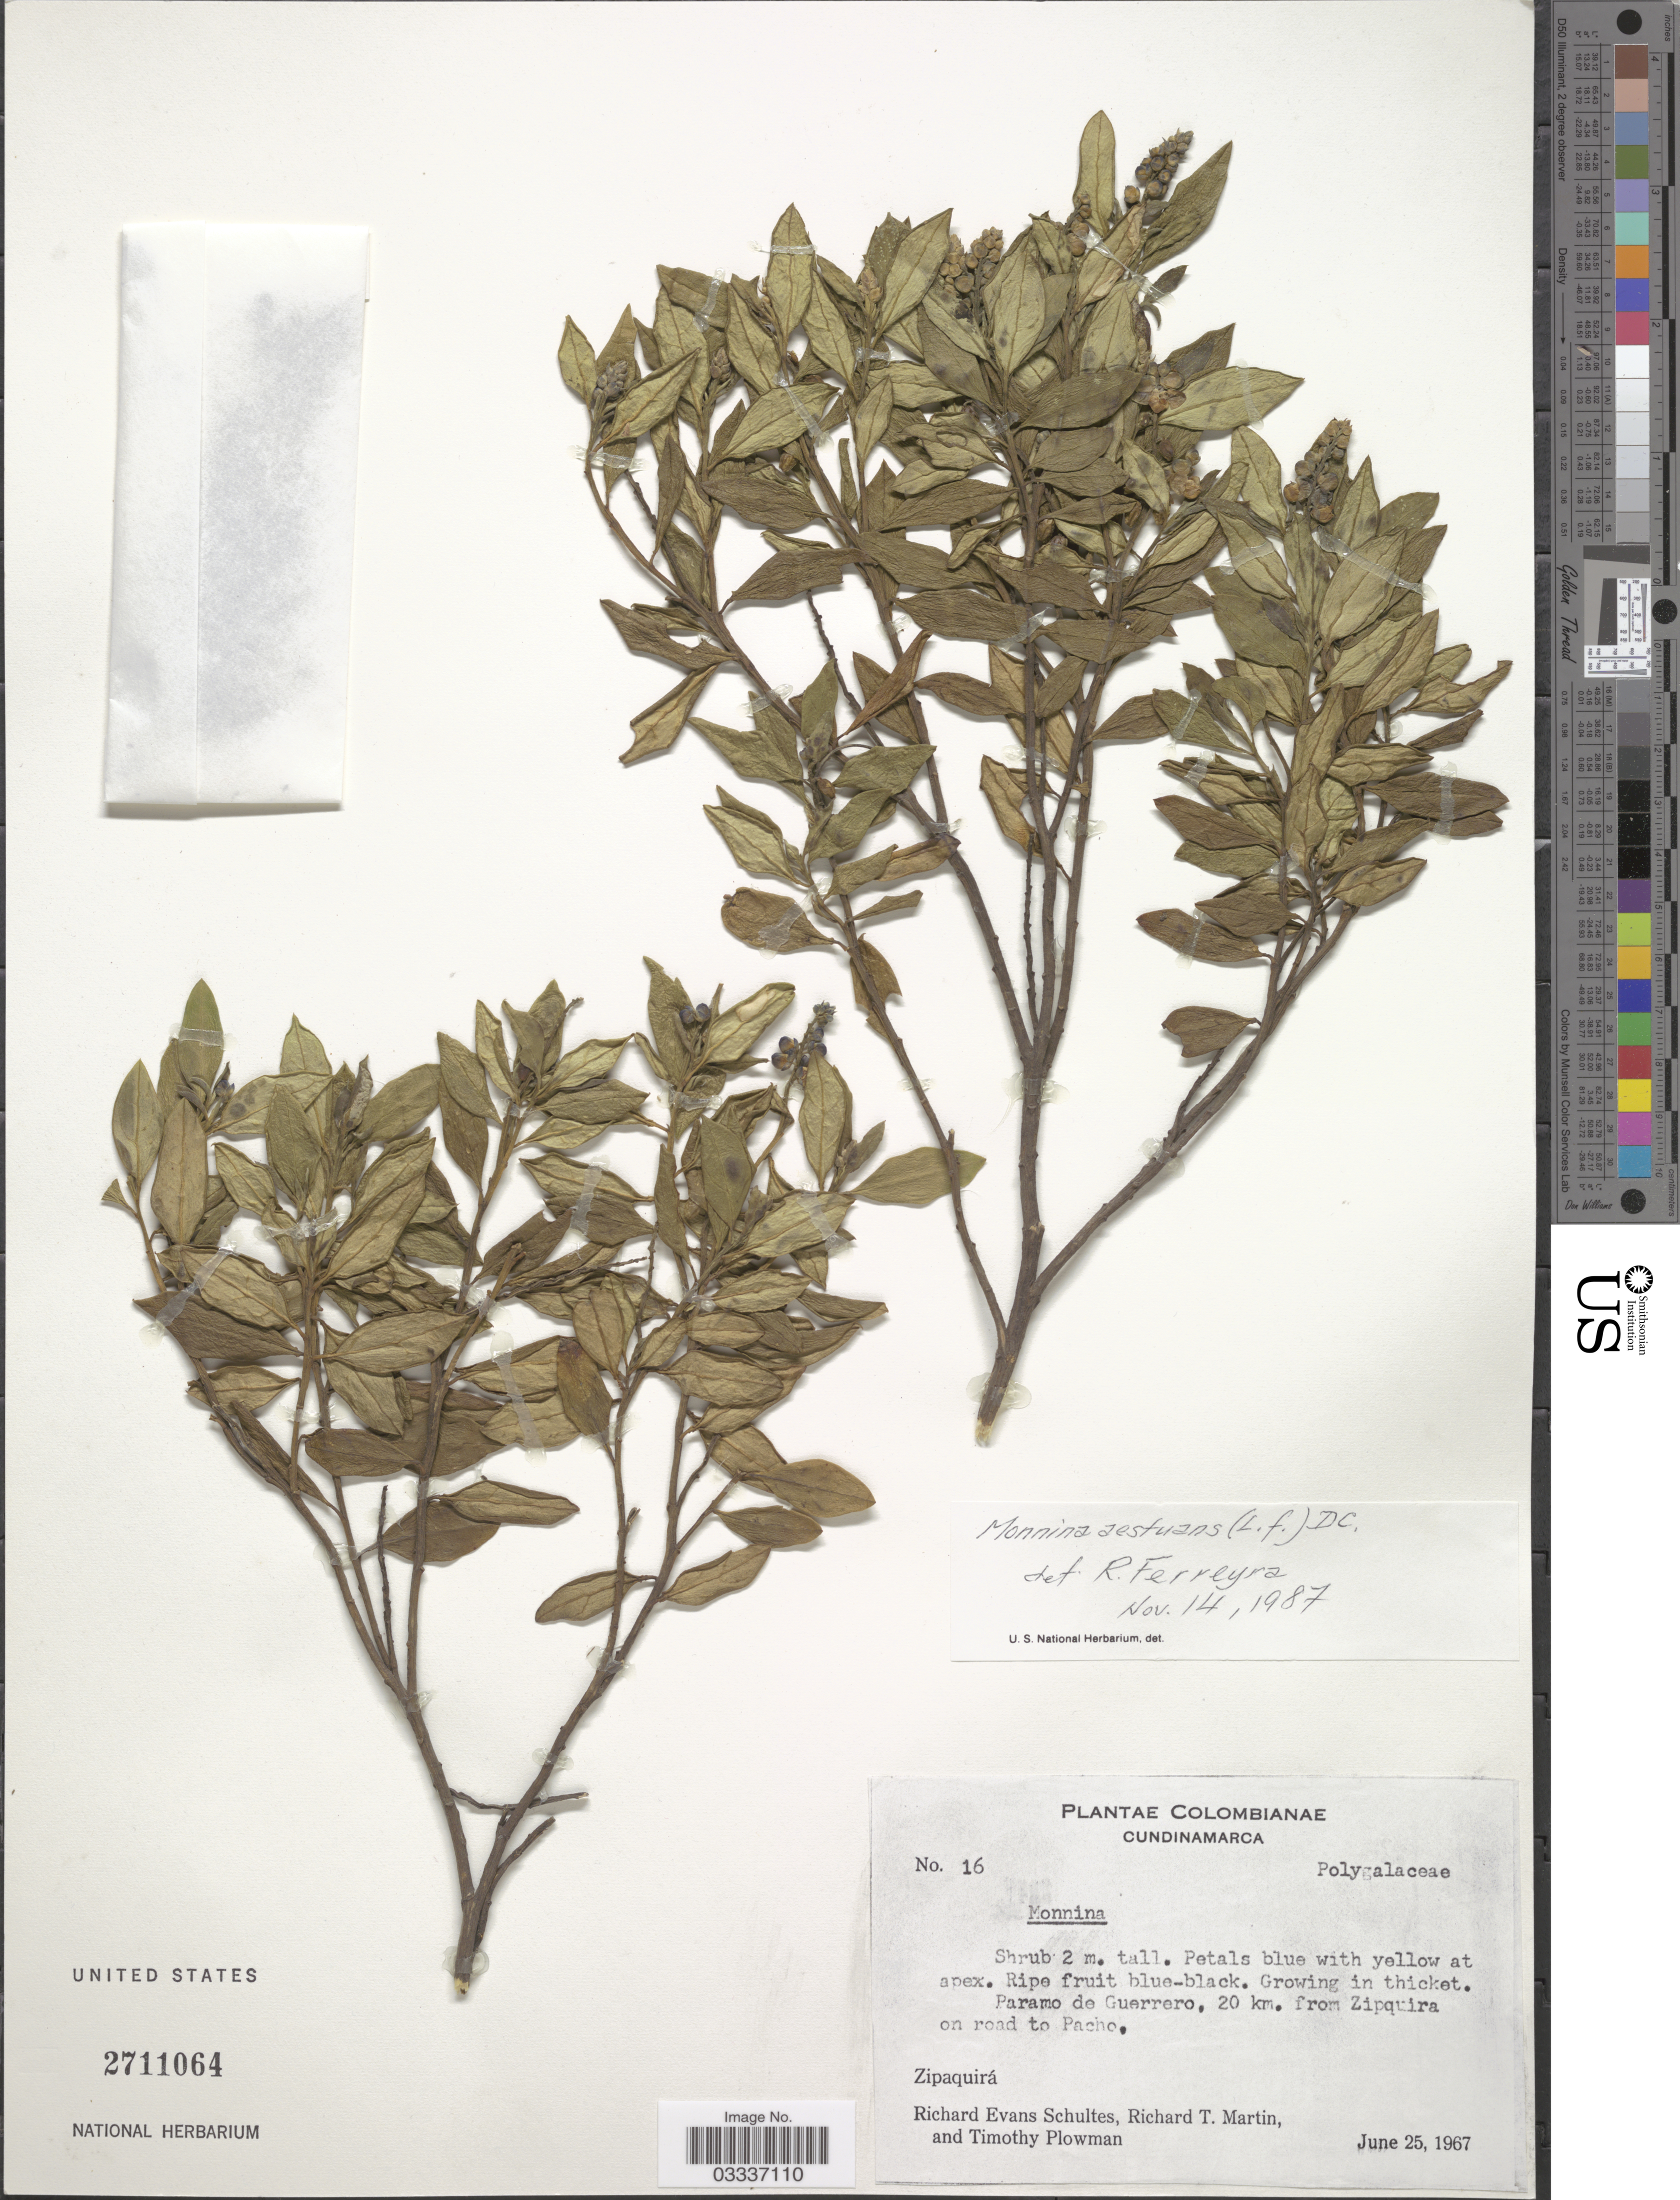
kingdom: Plantae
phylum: Tracheophyta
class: Magnoliopsida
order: Fabales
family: Polygalaceae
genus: Monnina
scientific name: Monnina aestuans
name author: (L. f.) DC.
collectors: R. E. Schultes, R. T. Martin & T. Plowman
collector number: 16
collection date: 1967-06-25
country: Colombia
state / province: Cundinamarca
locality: Paramo de Guerrero, 20 km. from Zipquira on road to Pacho. Zipaquirá.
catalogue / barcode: US 2711064